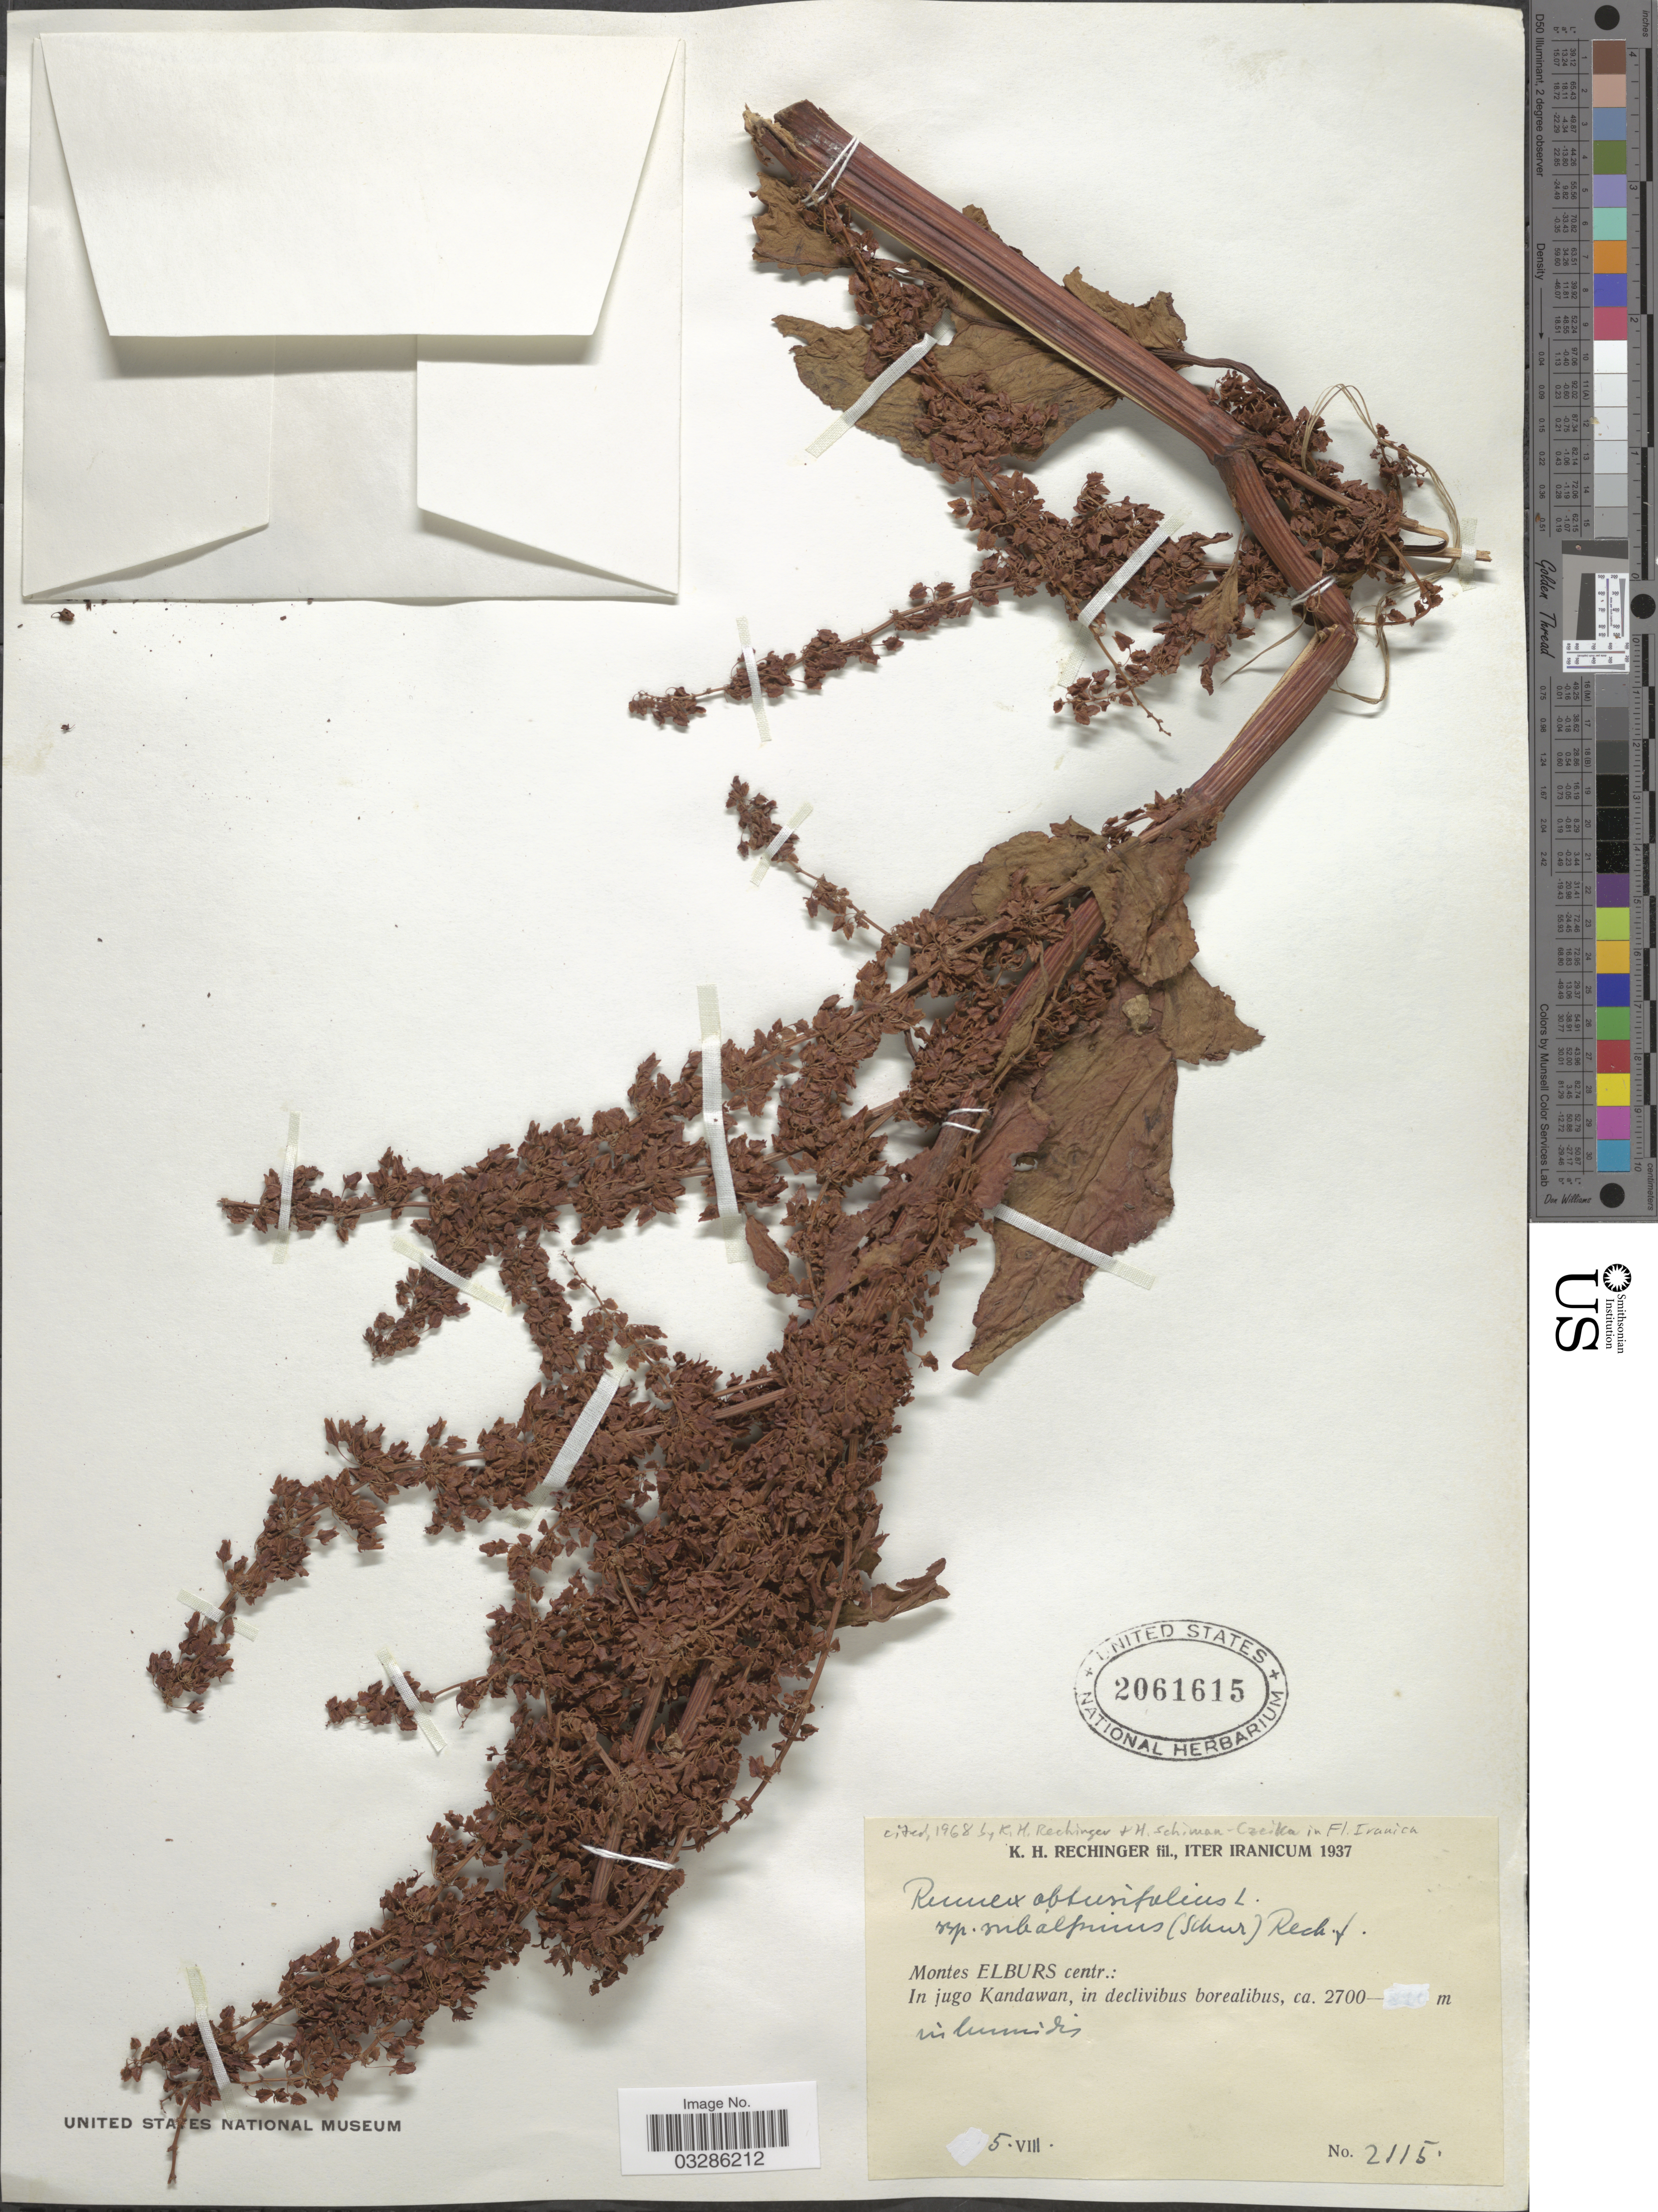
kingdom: Plantae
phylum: Tracheophyta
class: Magnoliopsida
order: Caryophyllales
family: Polygonaceae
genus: Rumex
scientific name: Rumex obtusifolius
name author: L.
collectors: K. H. Rechinger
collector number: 2115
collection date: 1937-08-05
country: Iran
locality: Montes Elburs centr.: In jugo Kandawan, in declivibus borealibus.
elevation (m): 2700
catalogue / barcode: US 2061615